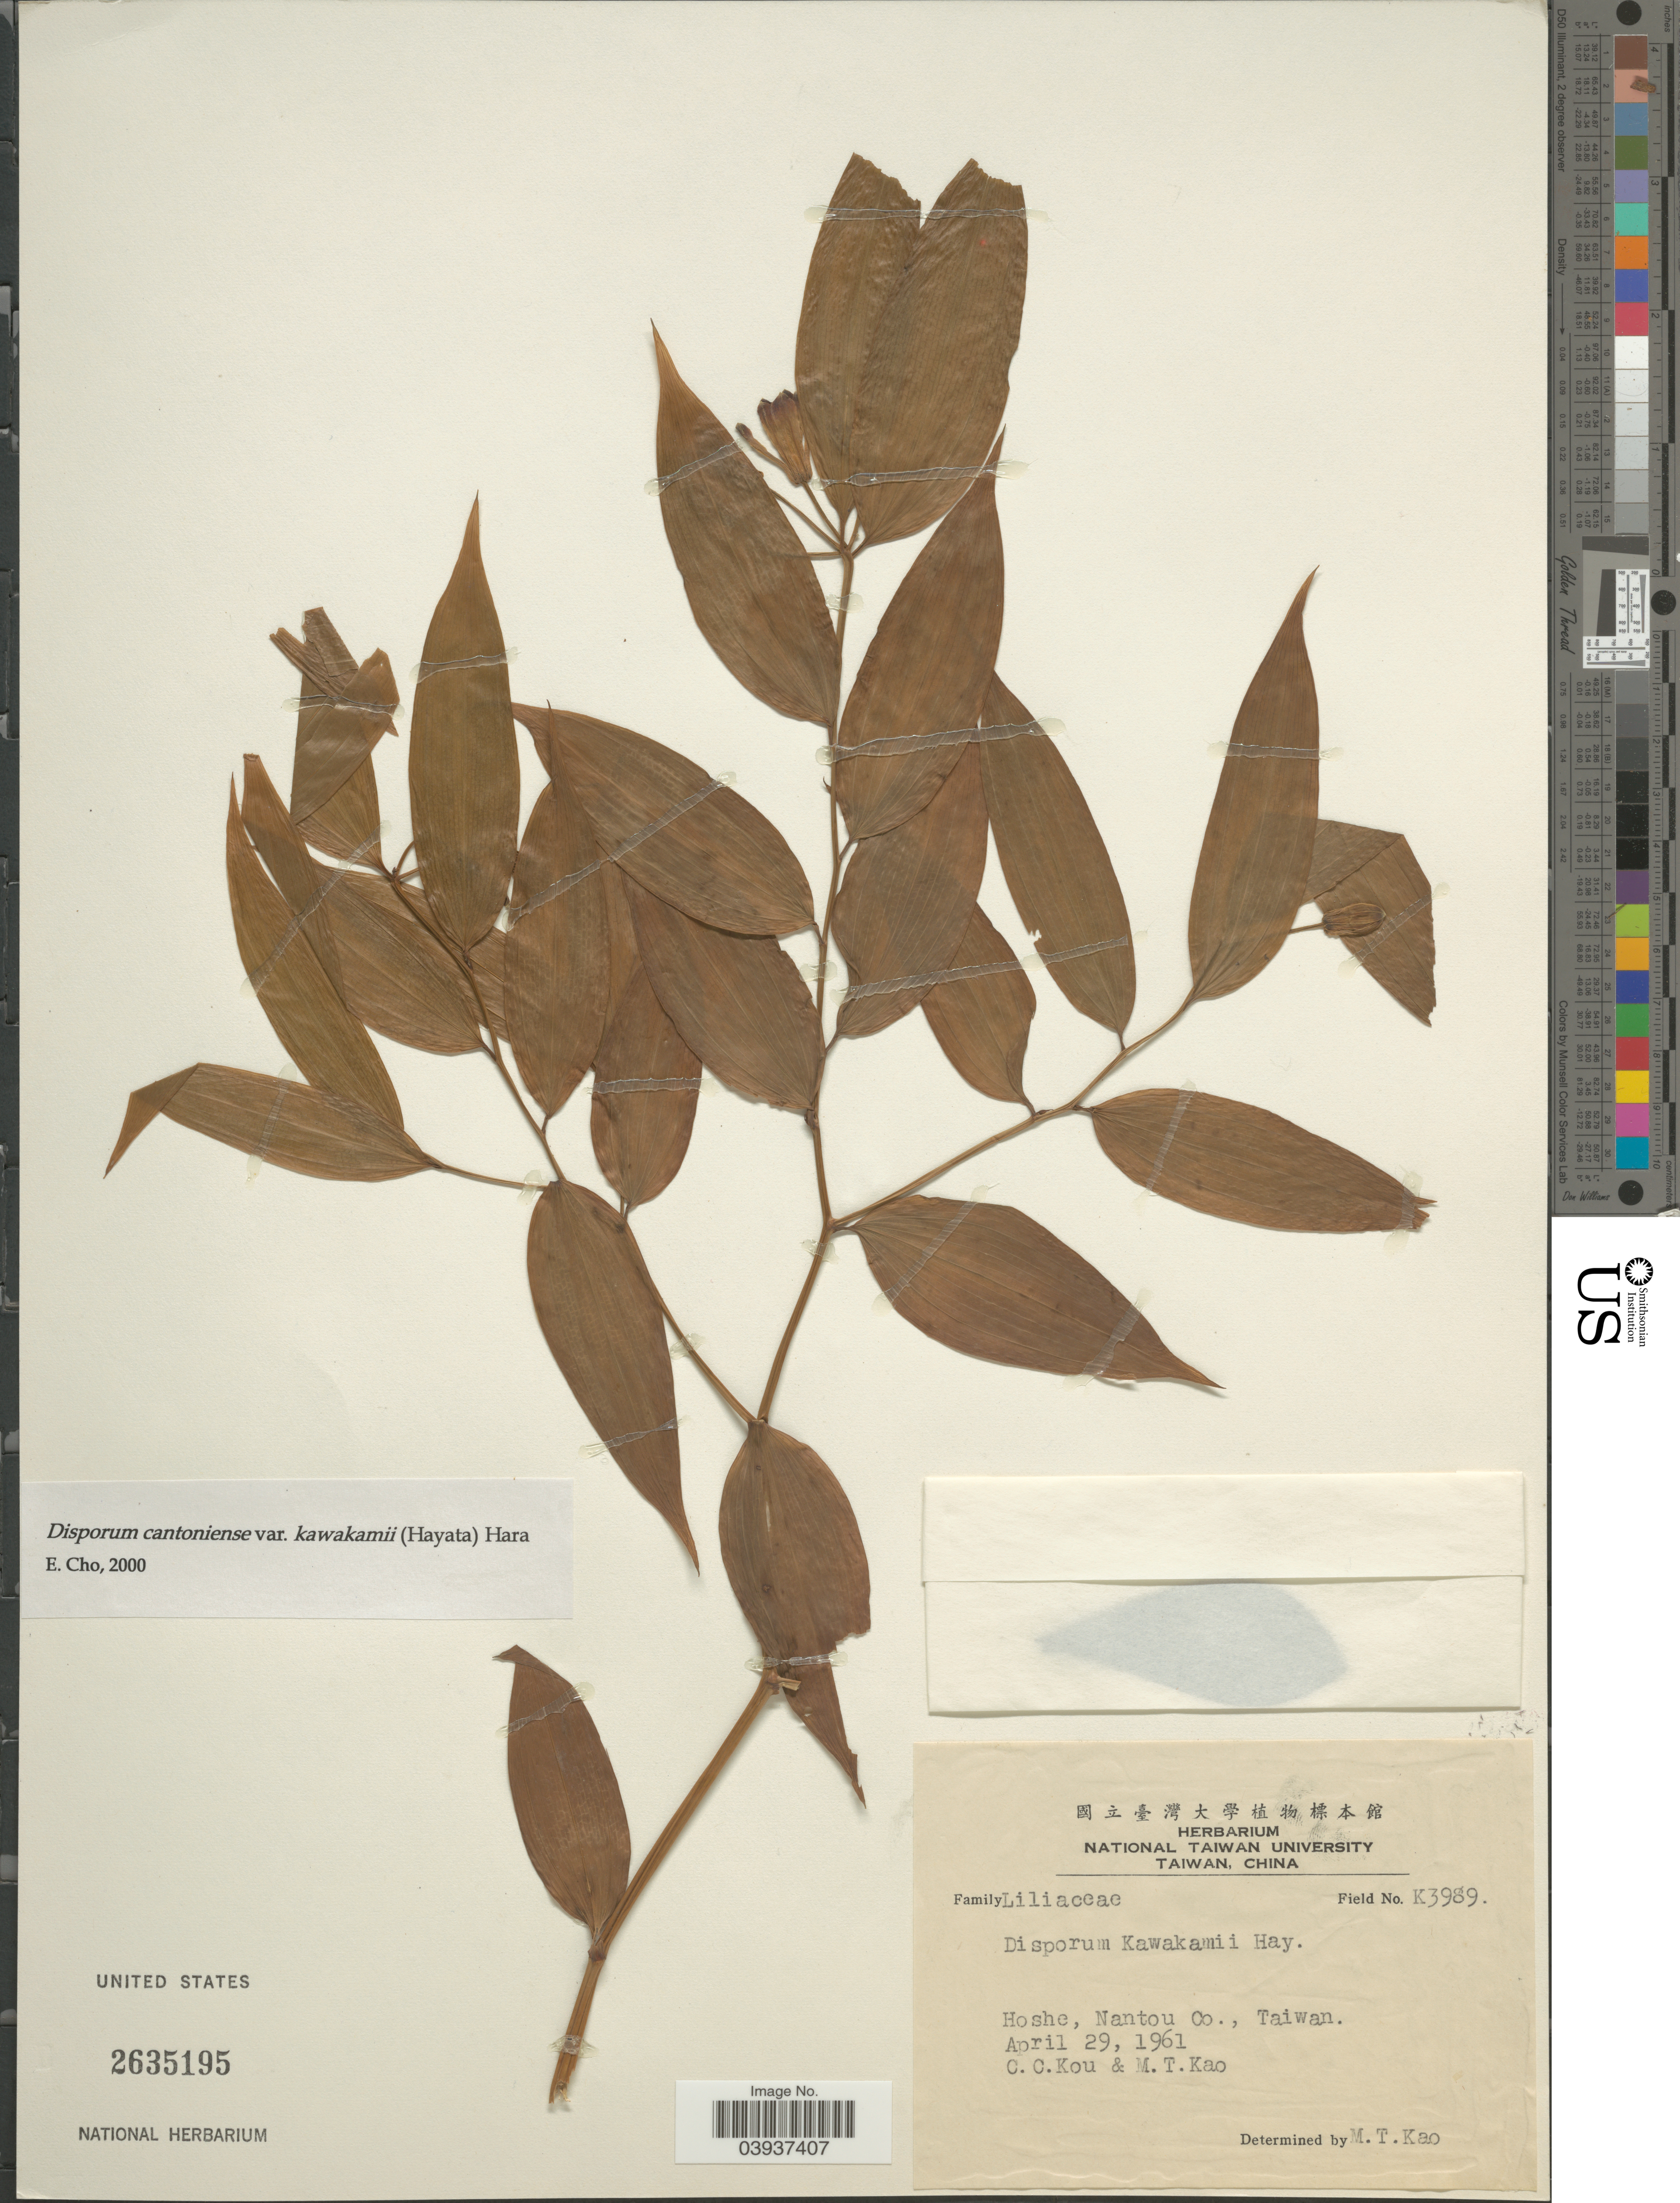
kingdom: Plantae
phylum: Tracheophyta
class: Liliopsida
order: Liliales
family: Colchicaceae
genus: Disporum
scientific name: Disporum cantoniense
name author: (Lour.) Merr.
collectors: C. Kou & M. T. Kao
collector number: K3989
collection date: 1961-04-29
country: Taiwan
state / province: Nantou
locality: Hoshe, Nantou Co.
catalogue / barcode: US 2635195